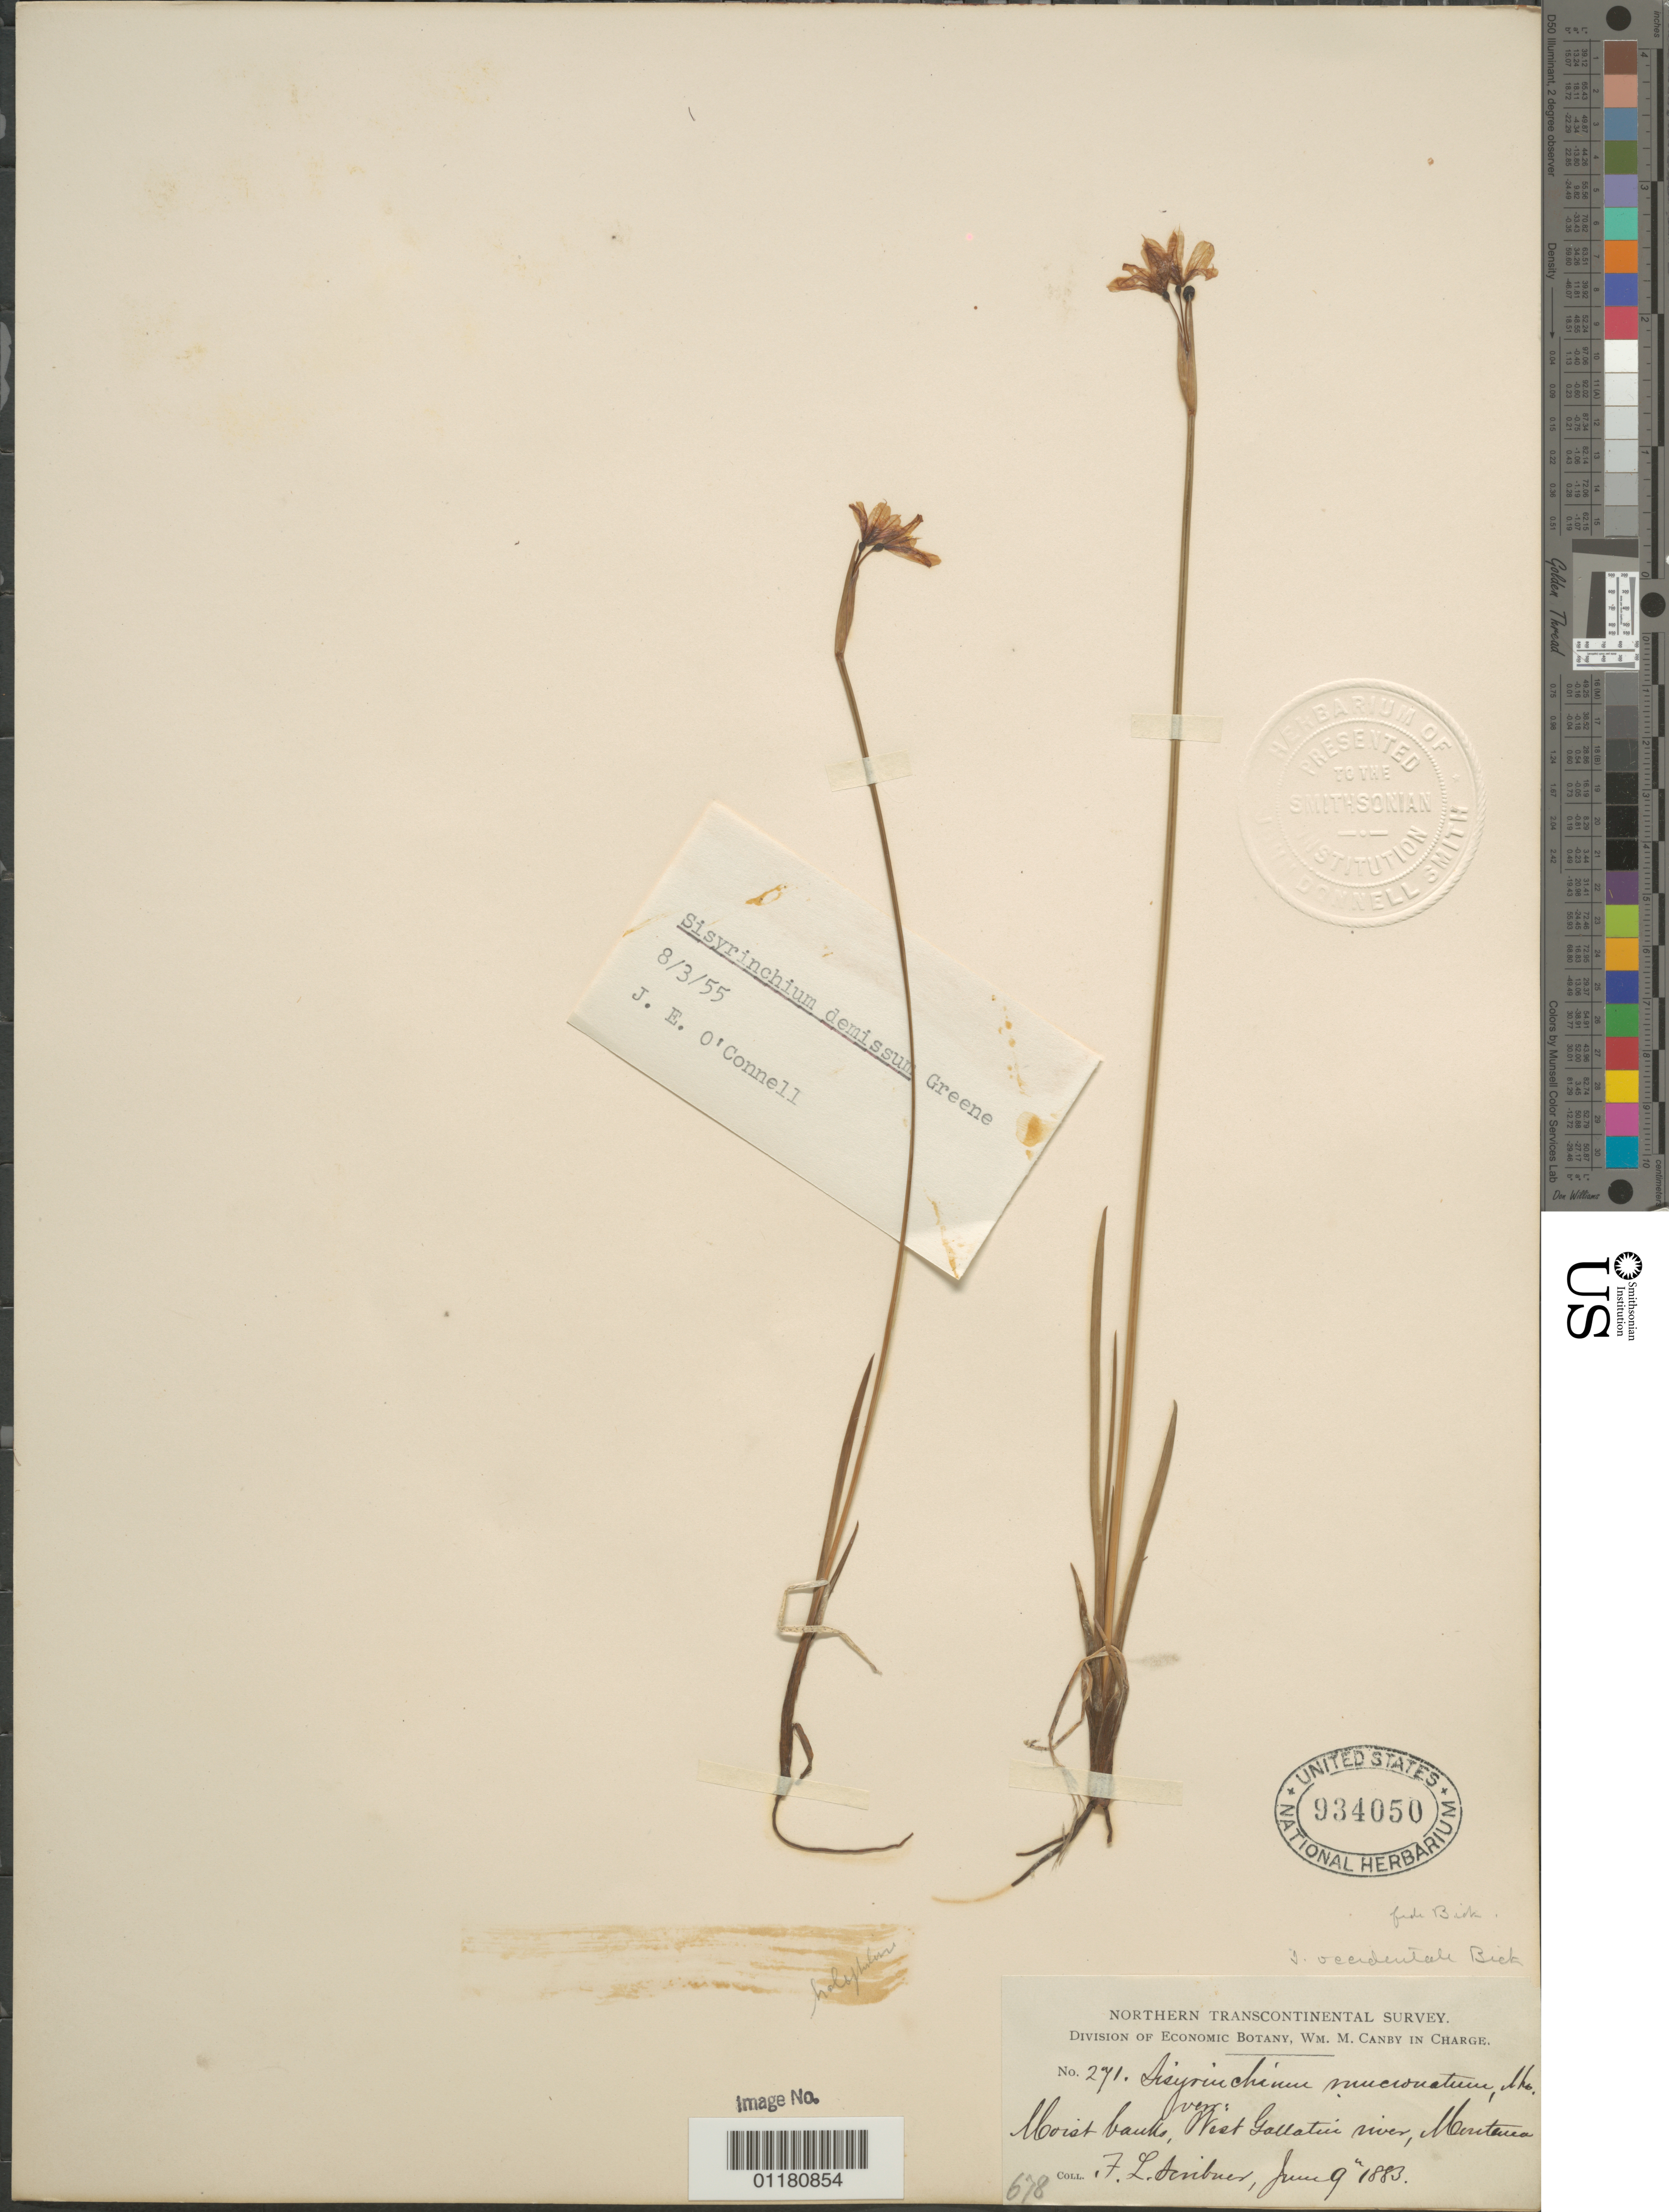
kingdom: Plantae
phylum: Tracheophyta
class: Liliopsida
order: Asparagales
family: Iridaceae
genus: Sisyrinchium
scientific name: Sisyrinchium demissum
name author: Greene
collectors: F. L. Scribner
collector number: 271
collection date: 1883-06-09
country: United States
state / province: Montana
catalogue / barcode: US 934050